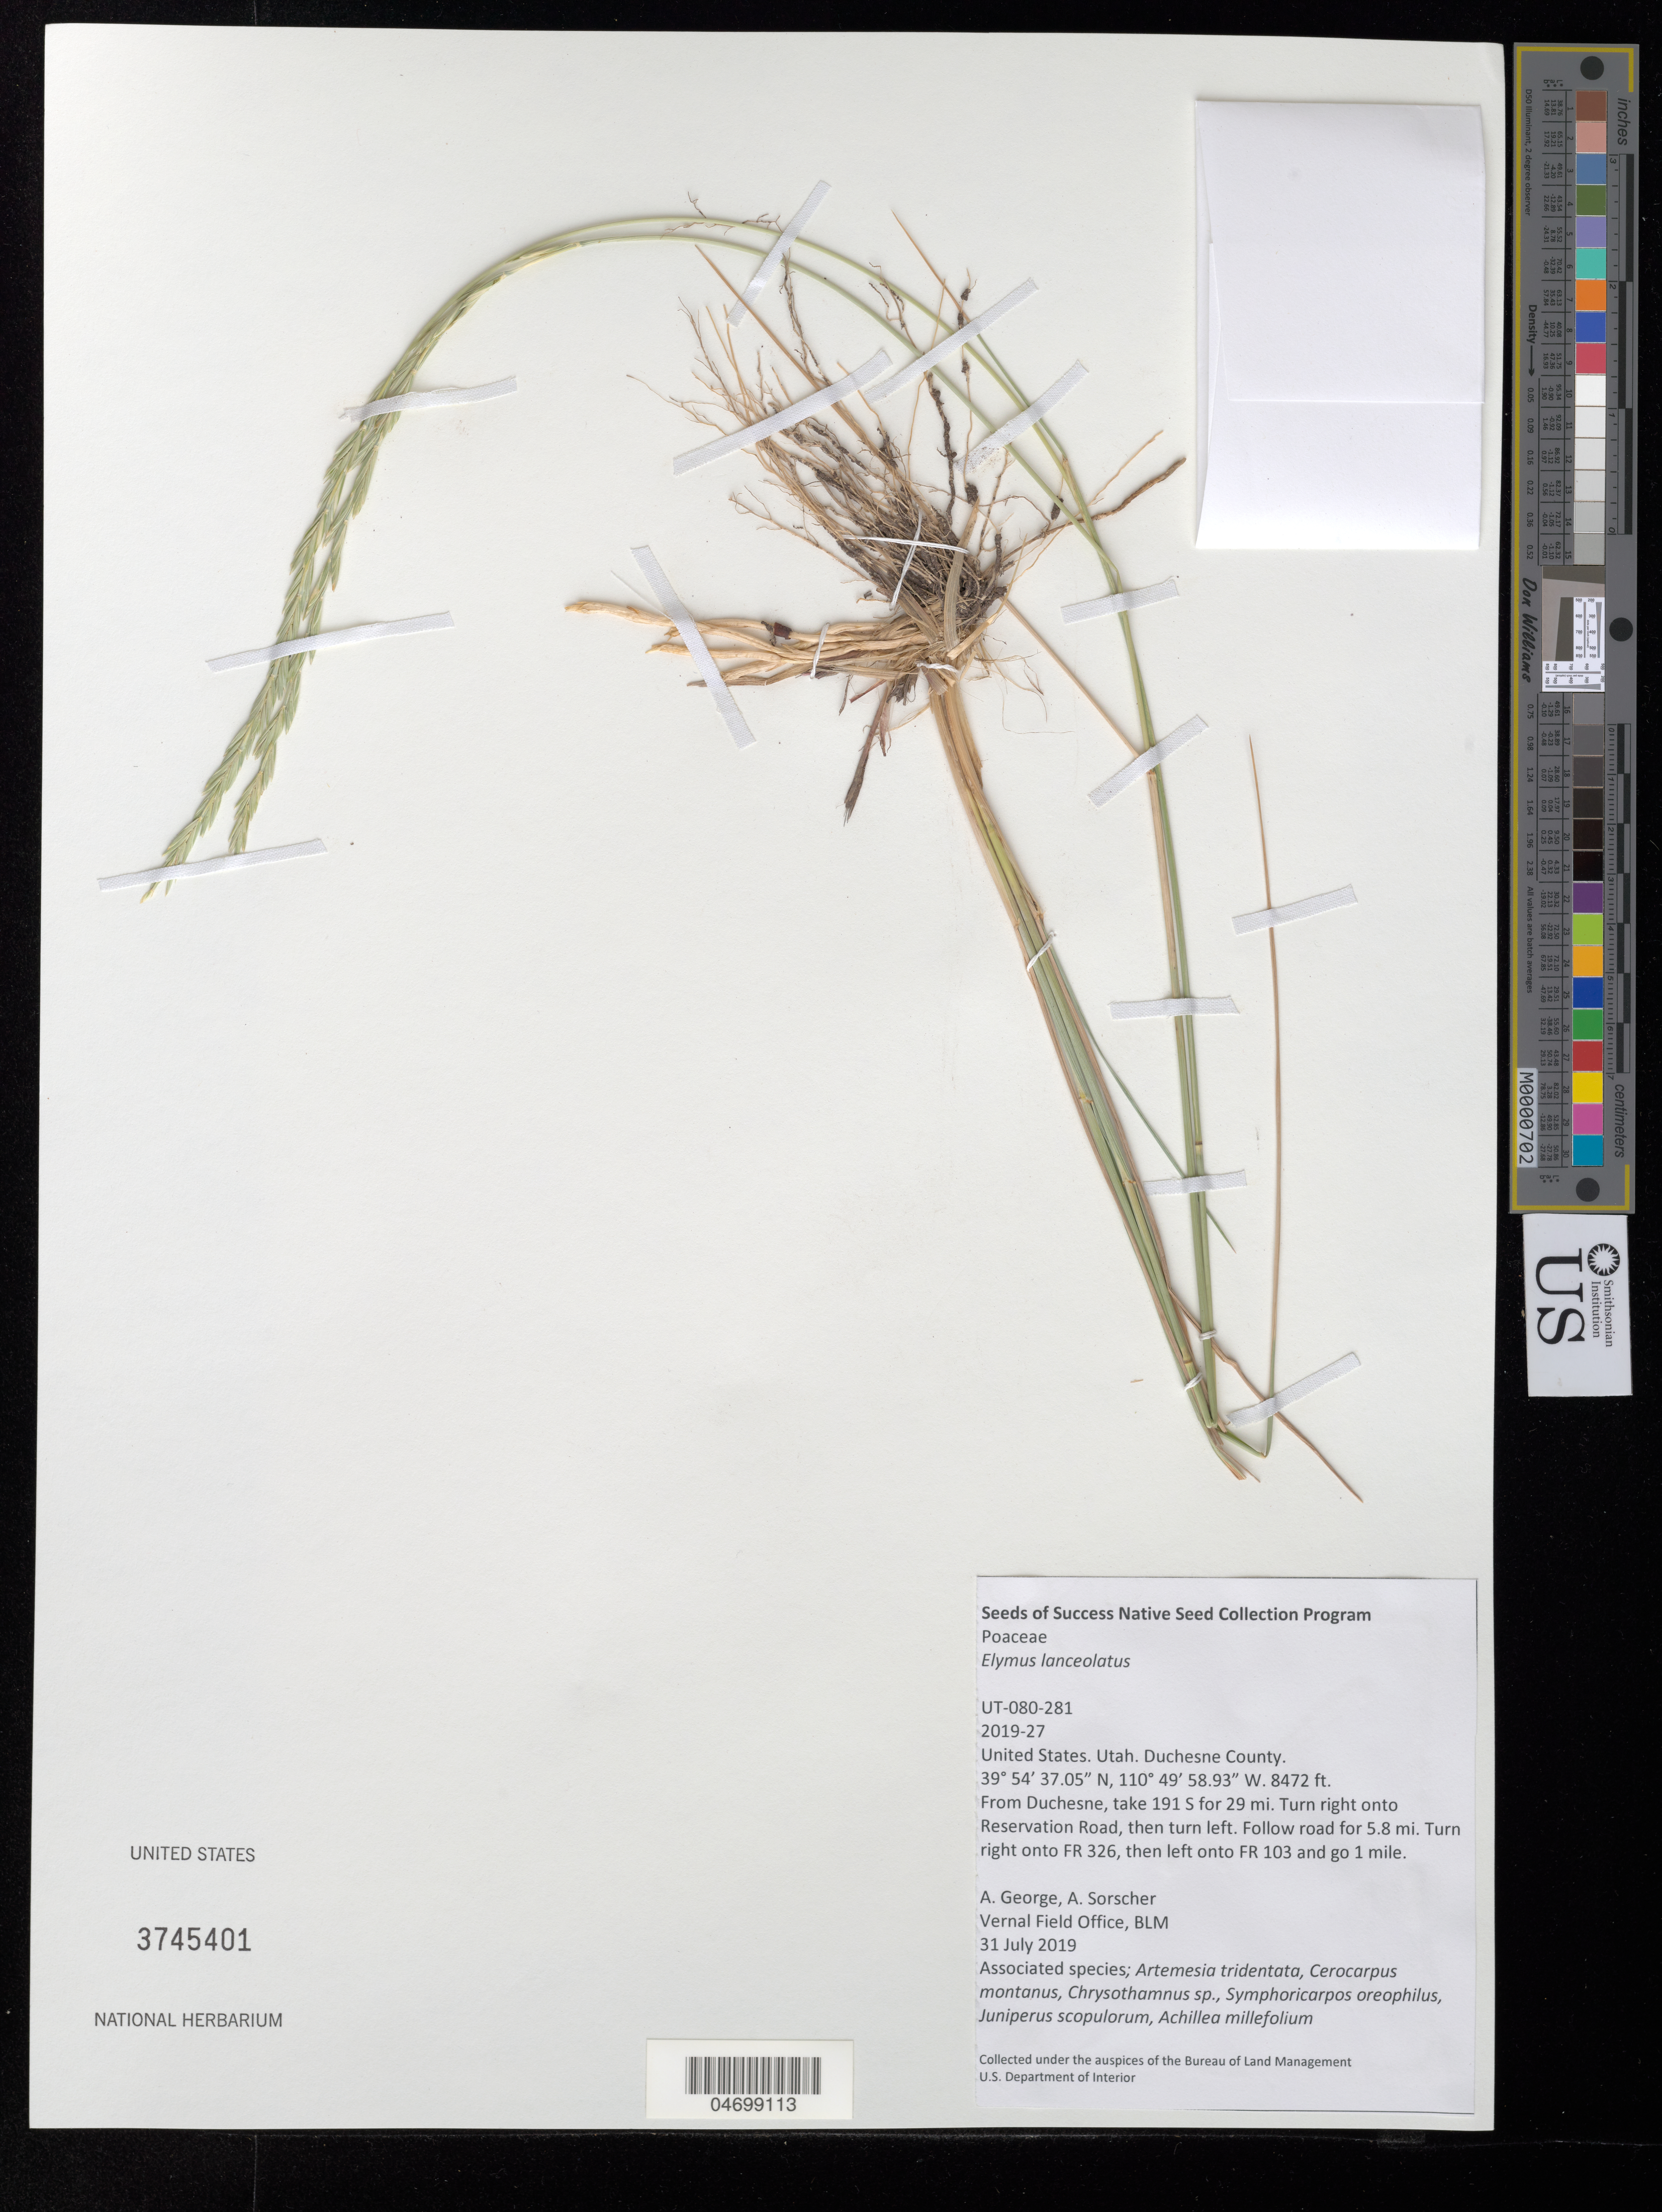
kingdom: Plantae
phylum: Tracheophyta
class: Liliopsida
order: Poales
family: Poaceae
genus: Elymus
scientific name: Elymus lanceolatus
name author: (Scribn. & J.G. Sm.) Gould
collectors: A. George & A. Sorscher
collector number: UT080-281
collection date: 2019-07-31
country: United States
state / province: Utah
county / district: Duchesne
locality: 1 mi. on FR 103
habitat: Artemesia tridentata, Cerocarpus montanus, Achillea millefolium, etc.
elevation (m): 2582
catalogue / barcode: US 3745401